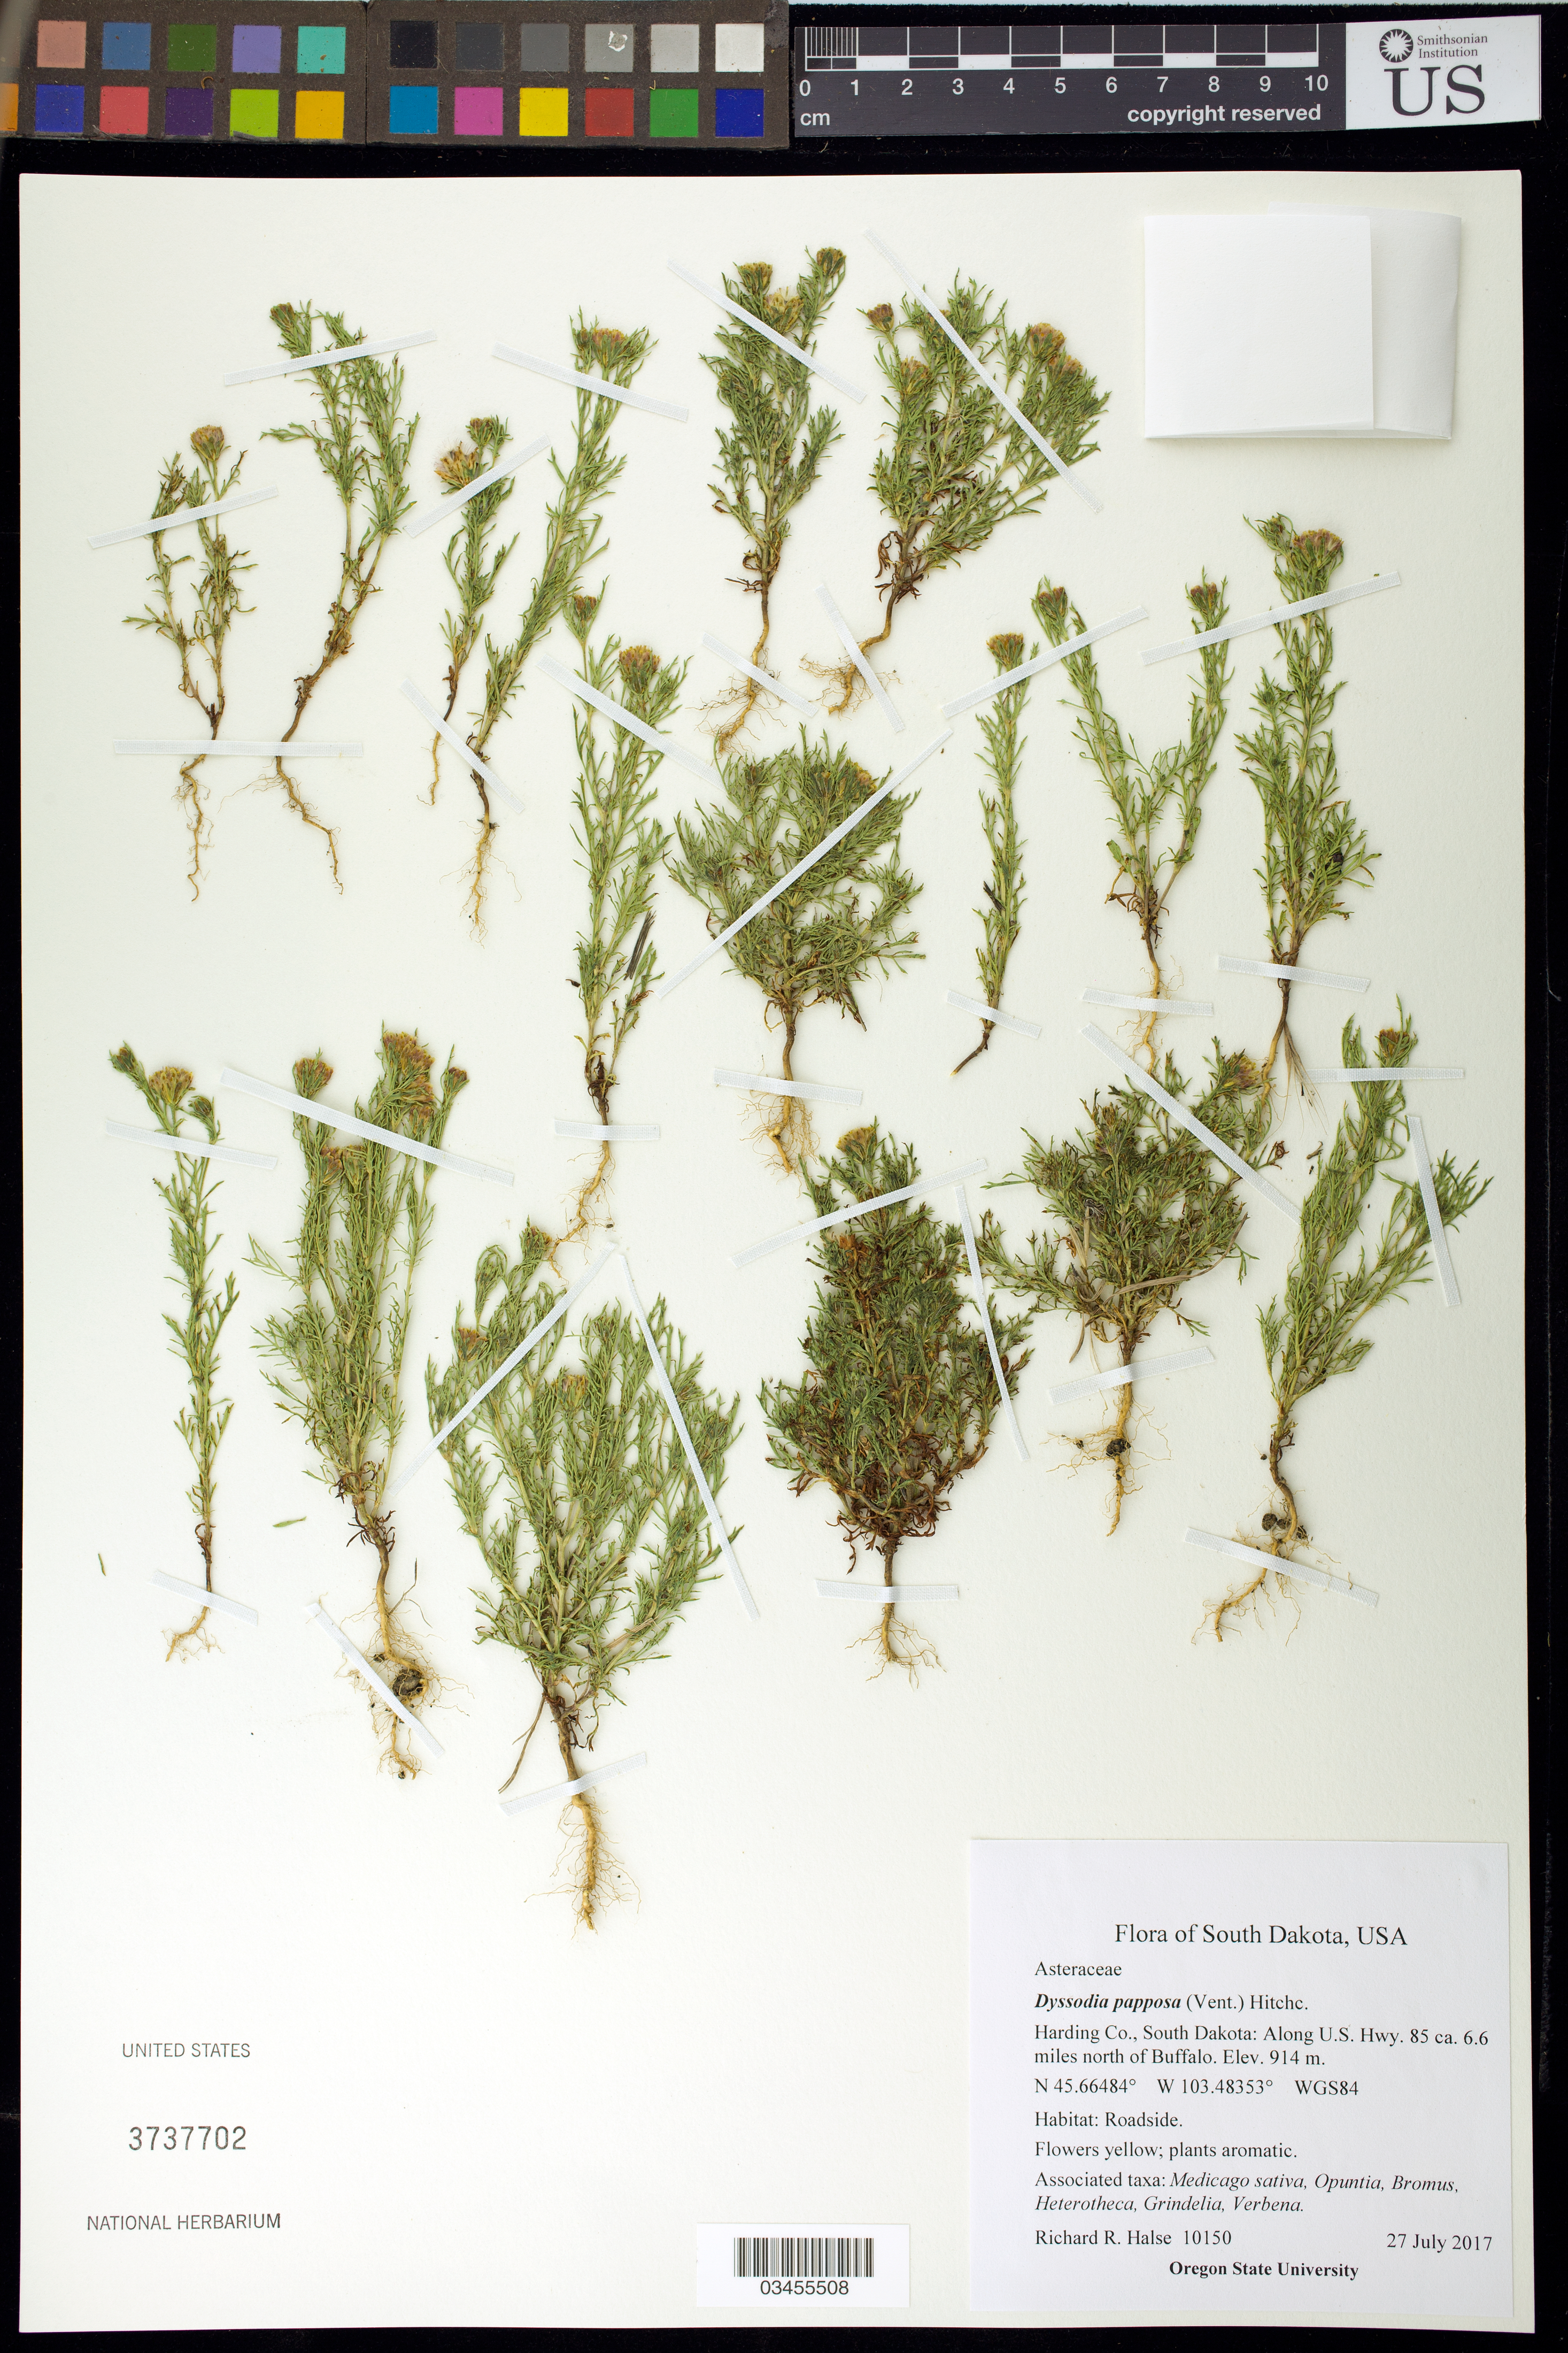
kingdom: Plantae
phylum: Tracheophyta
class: Magnoliopsida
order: Asterales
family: Asteraceae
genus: Dyssodia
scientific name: Dyssodia papposa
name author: (Vent.) Hitchc.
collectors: R. Halse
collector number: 10150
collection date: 2017-07-27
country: United States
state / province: South Dakota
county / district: Harding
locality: Along U.S. Hwy. 85 ca. 6.6 miles north of Buffalo.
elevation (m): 914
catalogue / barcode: US 3737702